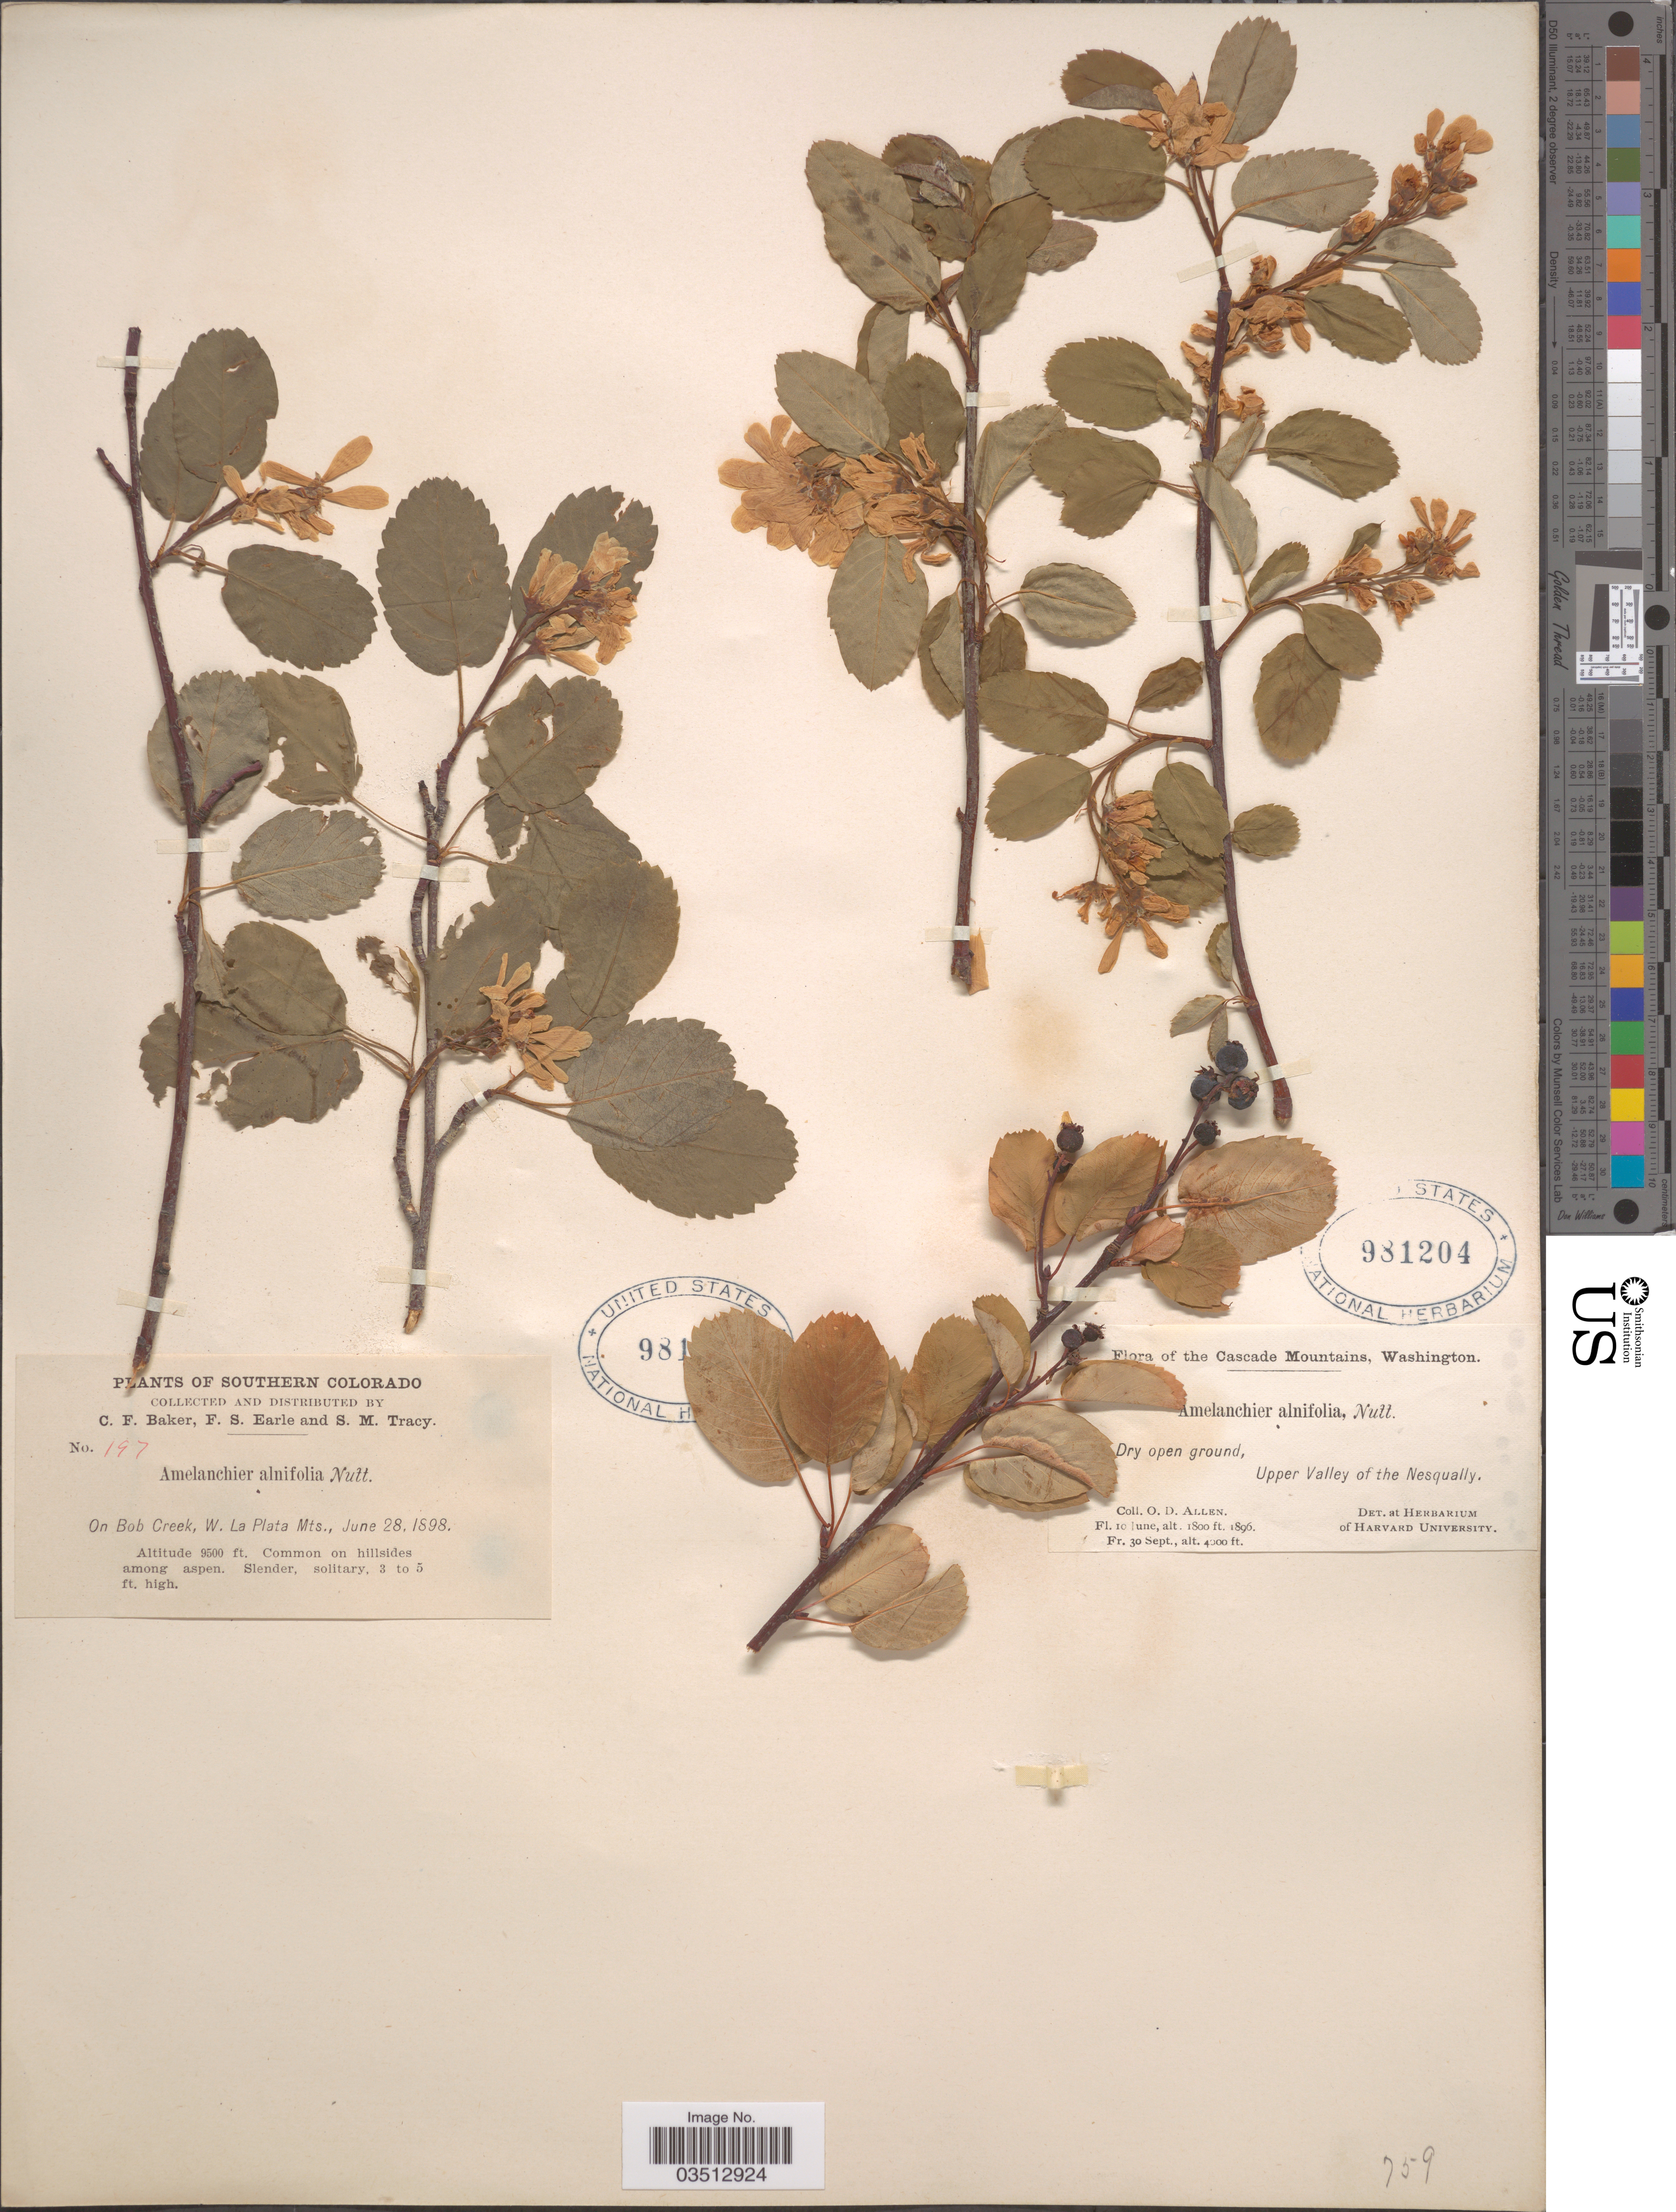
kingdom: Plantae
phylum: Tracheophyta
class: Magnoliopsida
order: Rosales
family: Rosaceae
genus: Amelanchier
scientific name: Amelanchier sp.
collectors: C. F. Baker, F. S. Earle & S. M. Tracy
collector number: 197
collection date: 1898-06-28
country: United States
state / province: Colorado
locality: Southern Colorado. On Bob Creek, W. La Plata Mts.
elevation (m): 2896